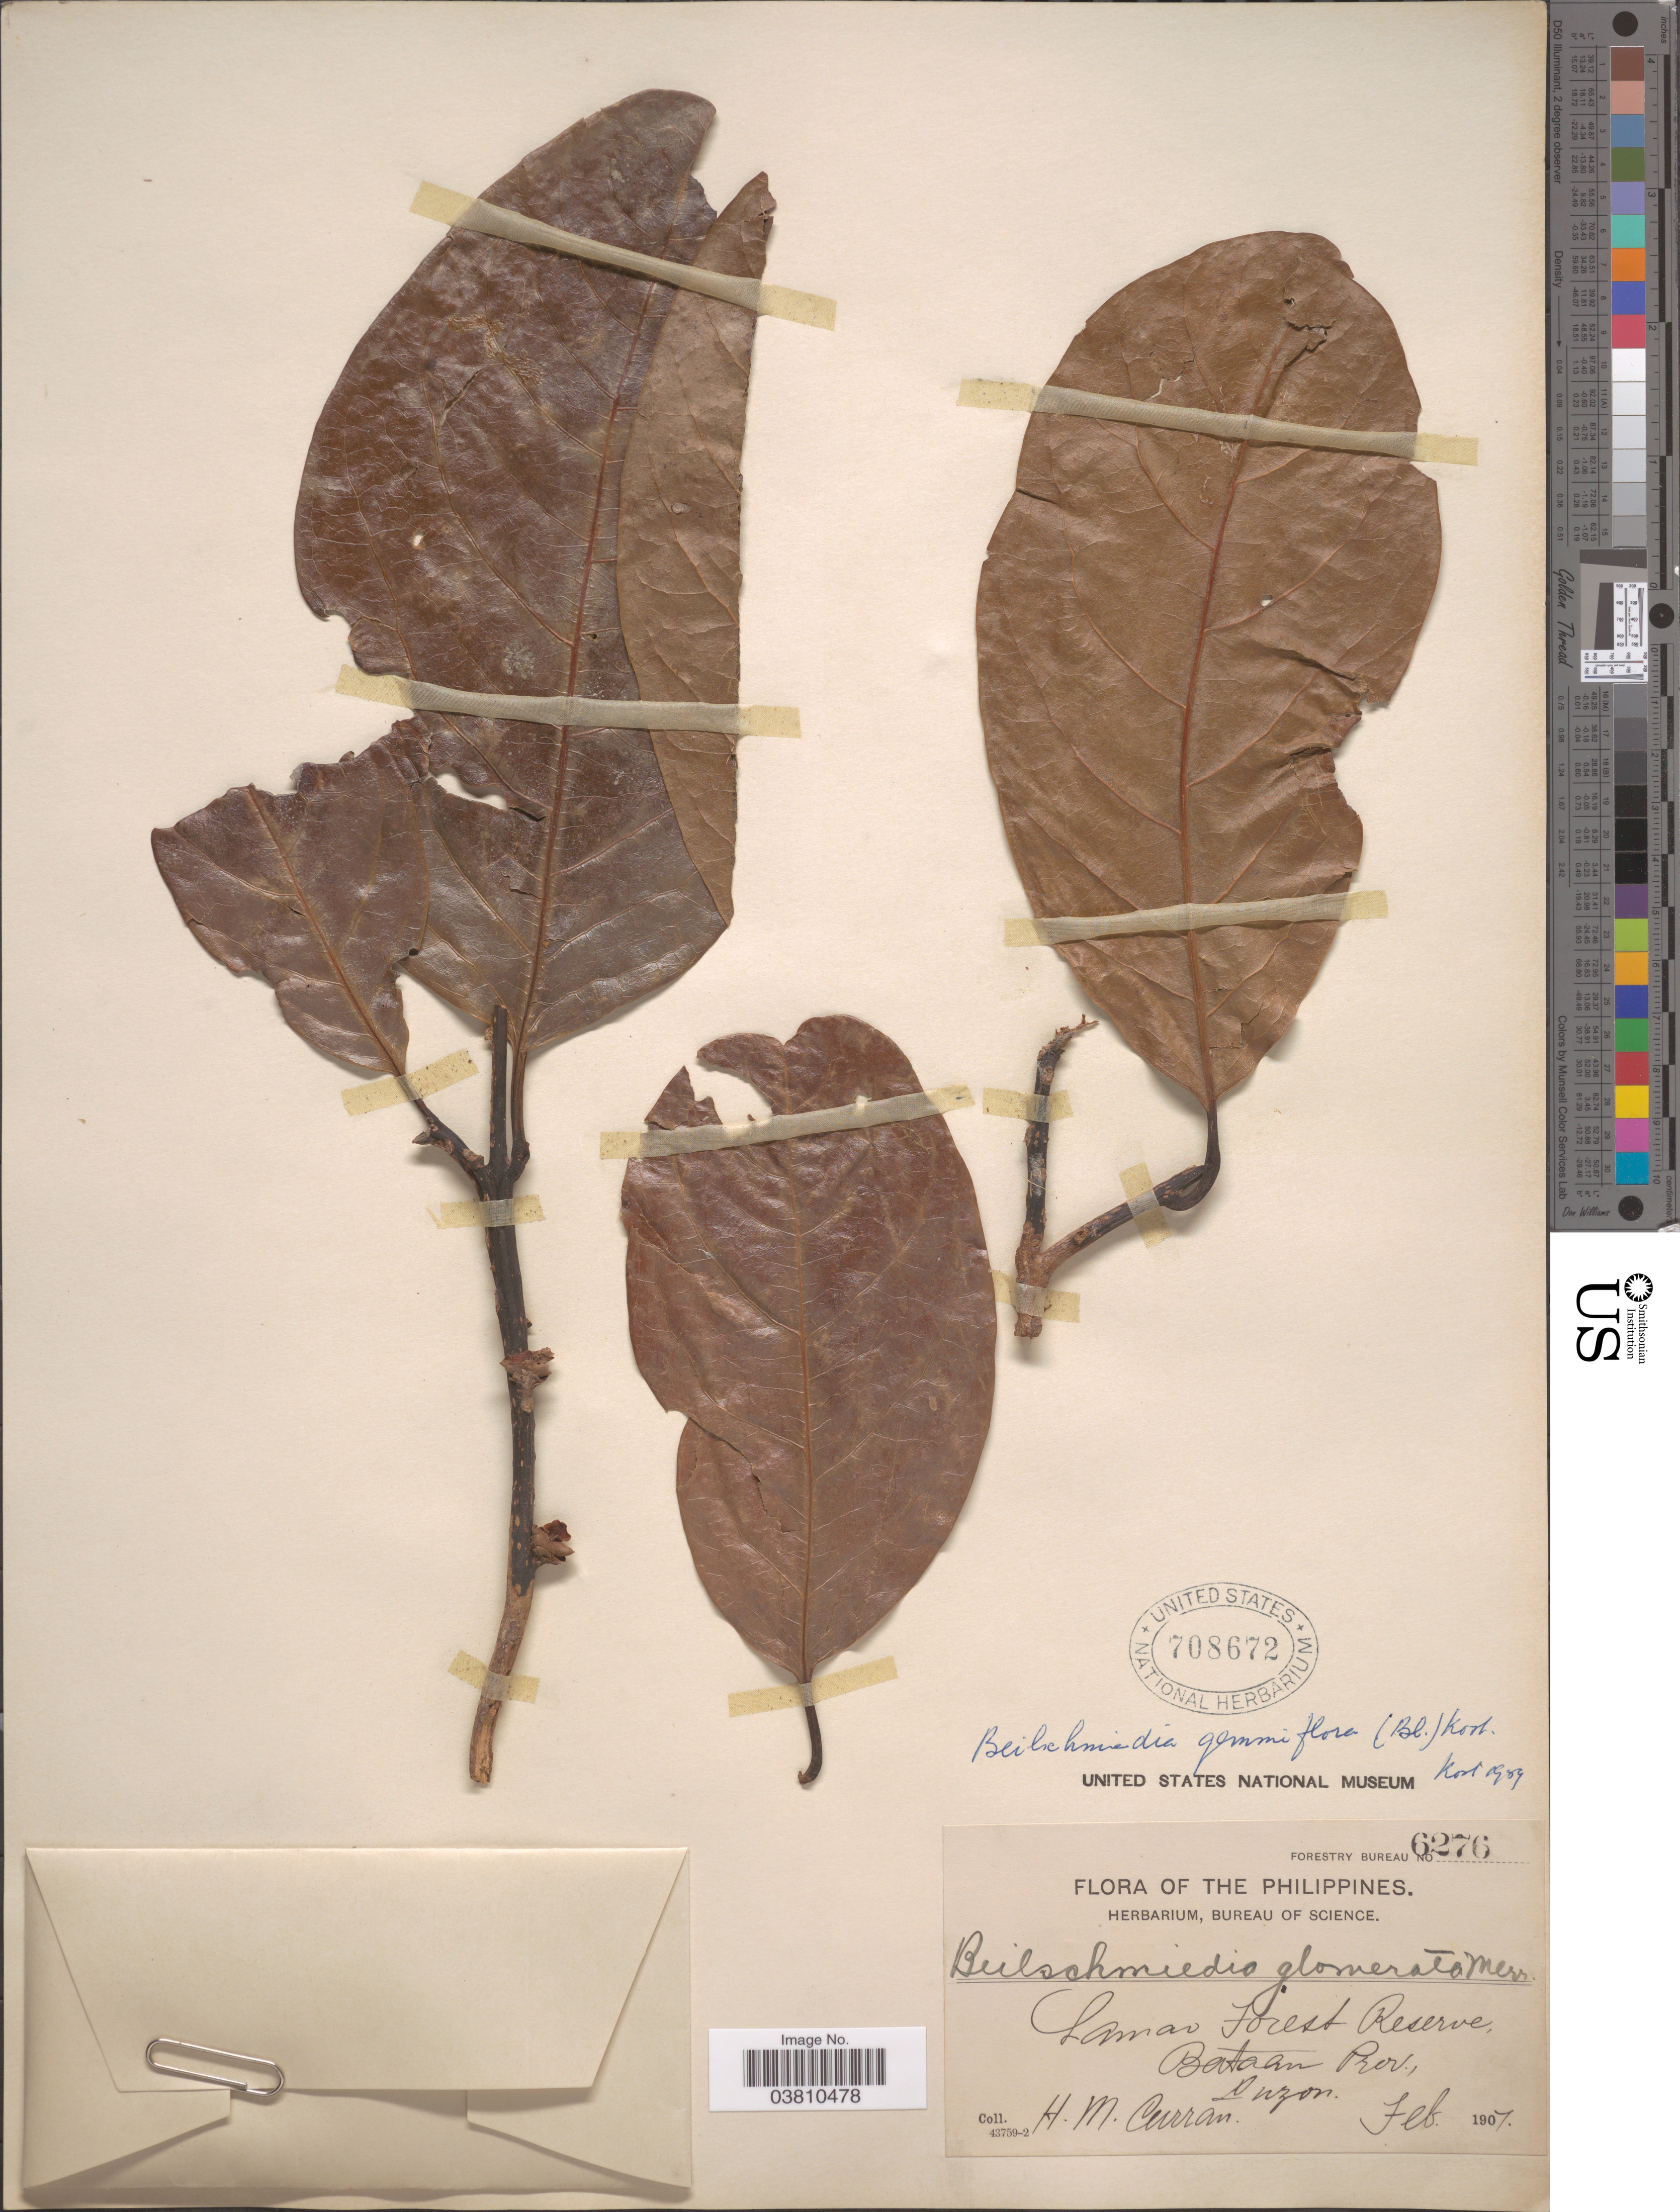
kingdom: Plantae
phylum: Tracheophyta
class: Magnoliopsida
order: Laurales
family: Lauraceae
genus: Beilschmiedia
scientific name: Beilschmiedia glomerata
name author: Merr.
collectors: H. M. Curran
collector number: Forestry Bureau 6276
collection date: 1907-02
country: Philippines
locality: Lamar Forest Reserve, Bataan Prov., Luzon.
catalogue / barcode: US 708672